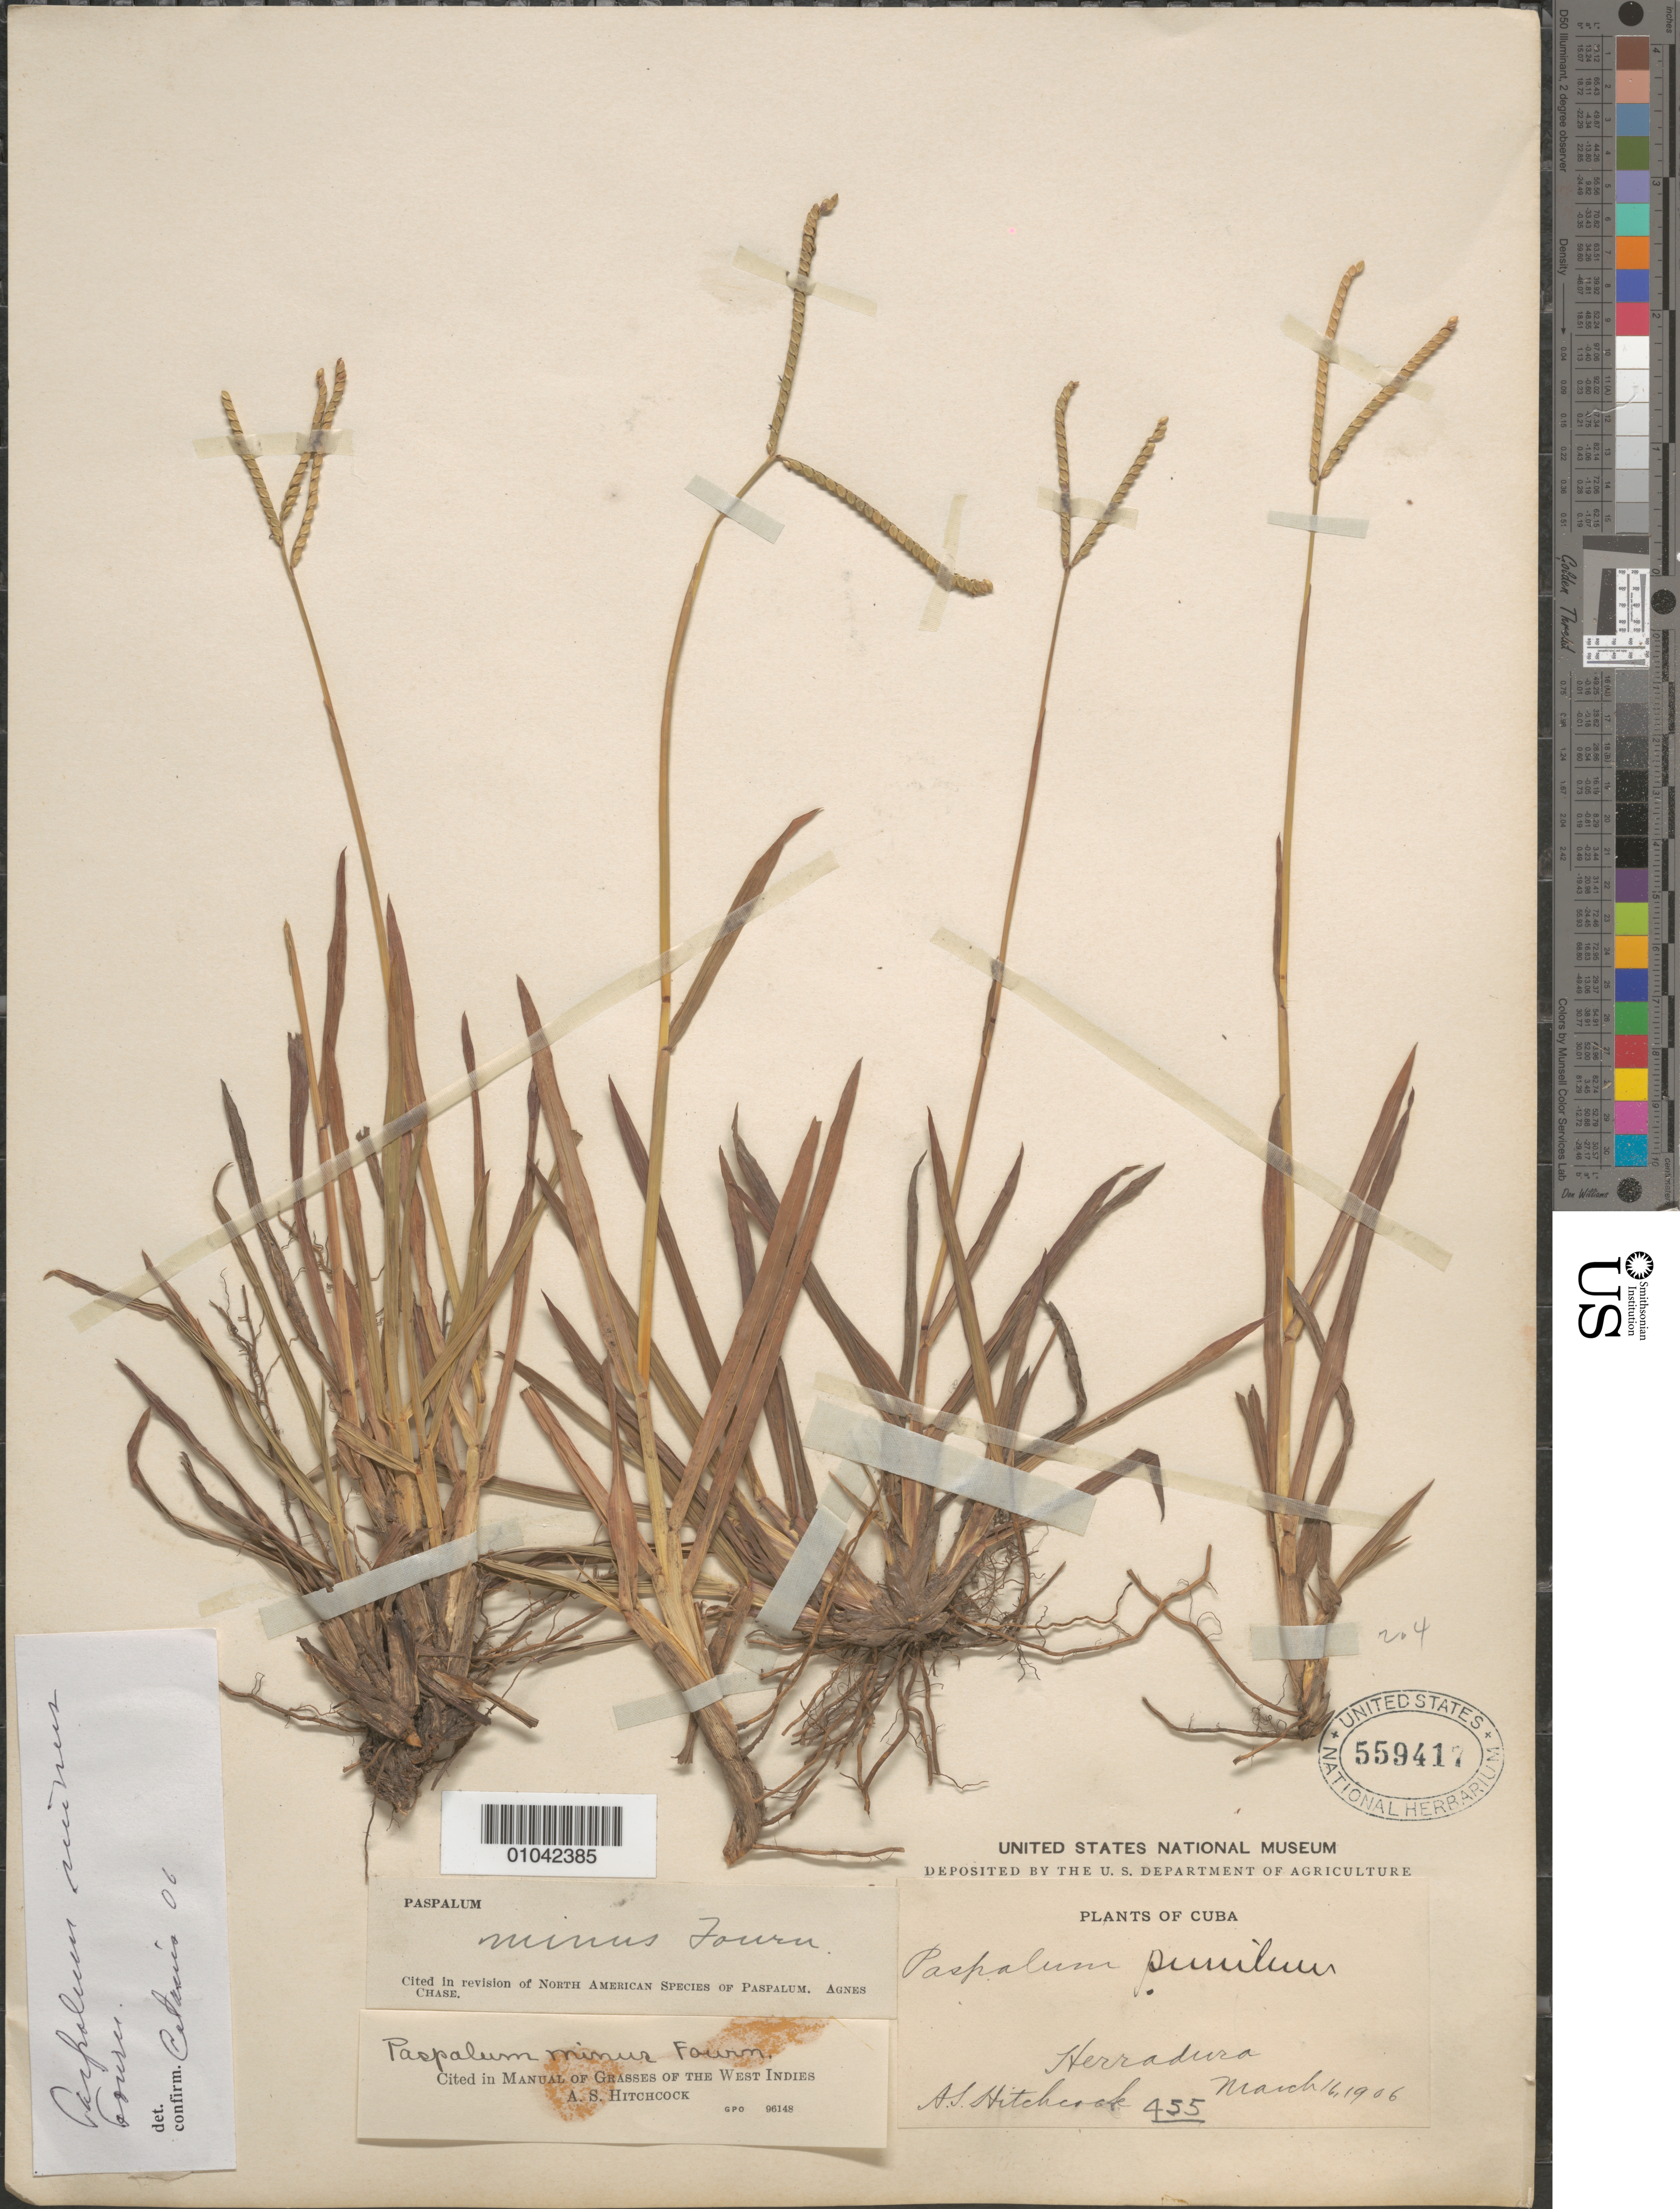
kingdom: Plantae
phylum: Tracheophyta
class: Liliopsida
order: Poales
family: Poaceae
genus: Paspalum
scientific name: Paspalum minus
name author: E. Fourn.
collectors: A. S. Hitchcock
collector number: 455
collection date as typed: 16 Mar 1906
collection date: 1906-03-16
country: Cuba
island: Cuba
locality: Herradura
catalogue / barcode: US 559417